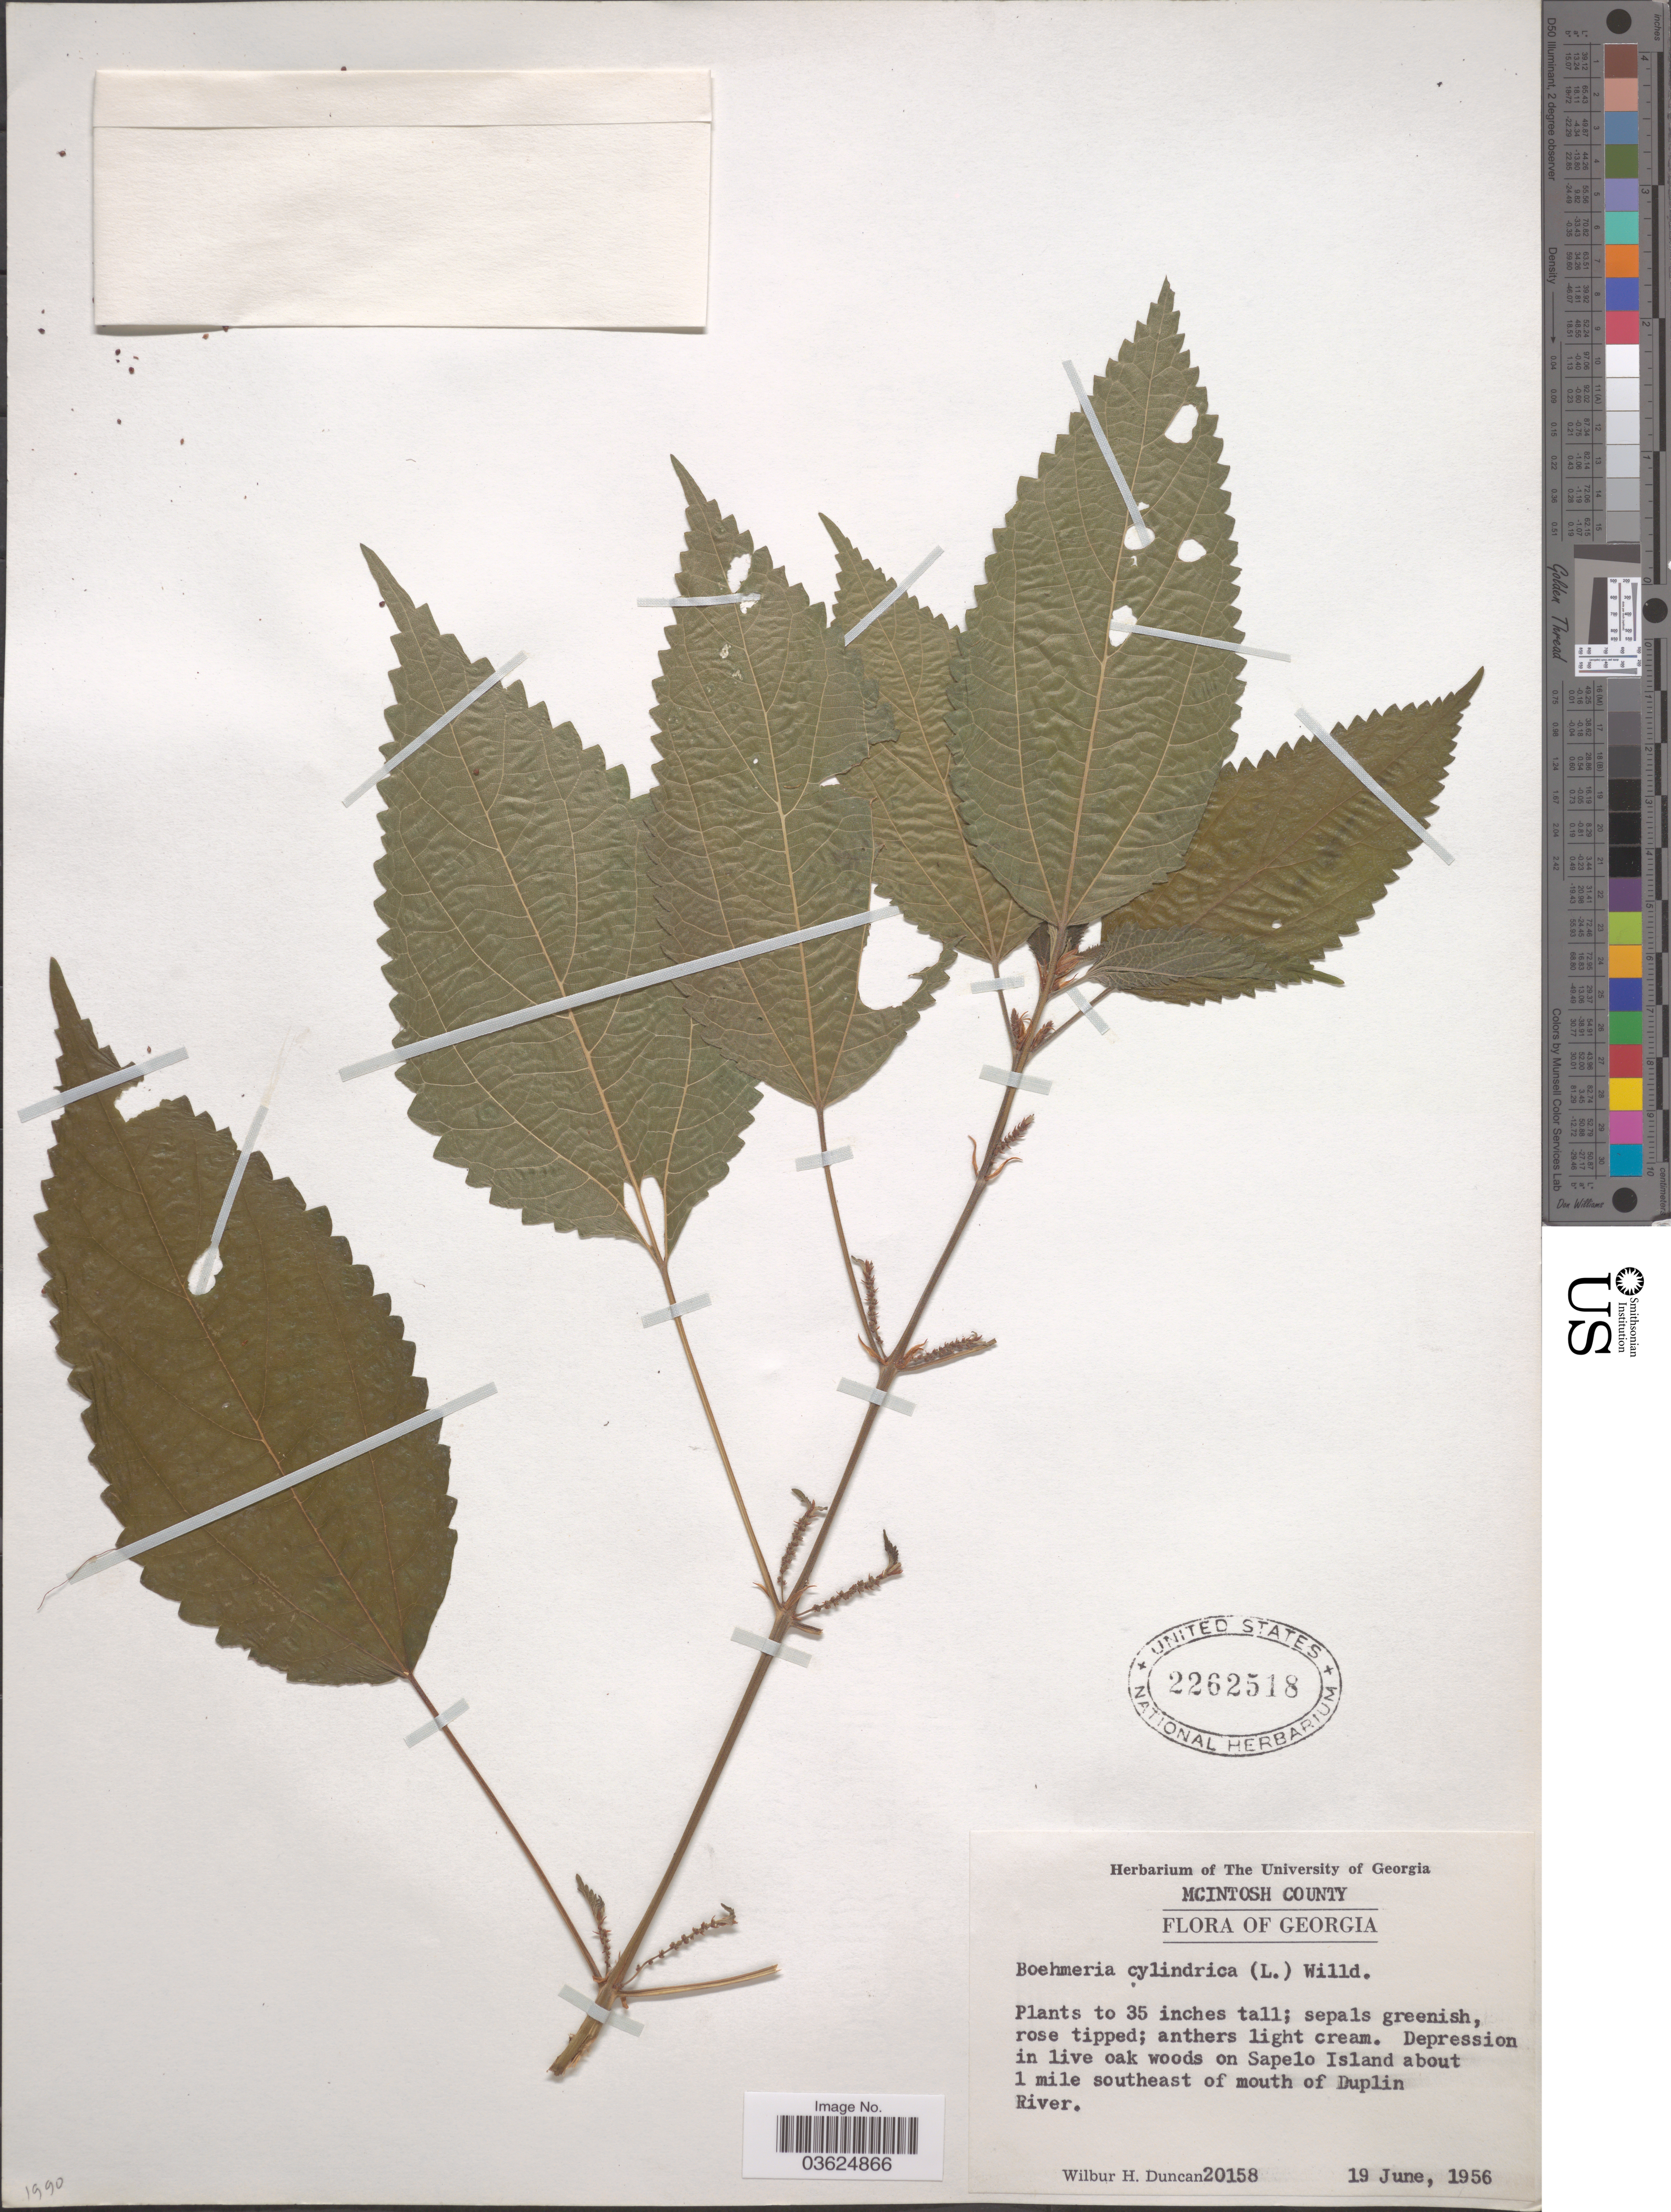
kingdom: Plantae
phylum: Tracheophyta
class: Magnoliopsida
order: Rosales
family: Urticaceae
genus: Boehmeria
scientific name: Boehmeria cylindrica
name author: (L.) Sw.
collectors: W. H. Duncan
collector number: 20158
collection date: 1956-06-19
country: United States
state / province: Georgia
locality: McIntosh County. Depression in live oak woods on Sapelo Island about 1 mile southeast of mouth of Duplin River.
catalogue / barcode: US 2262518